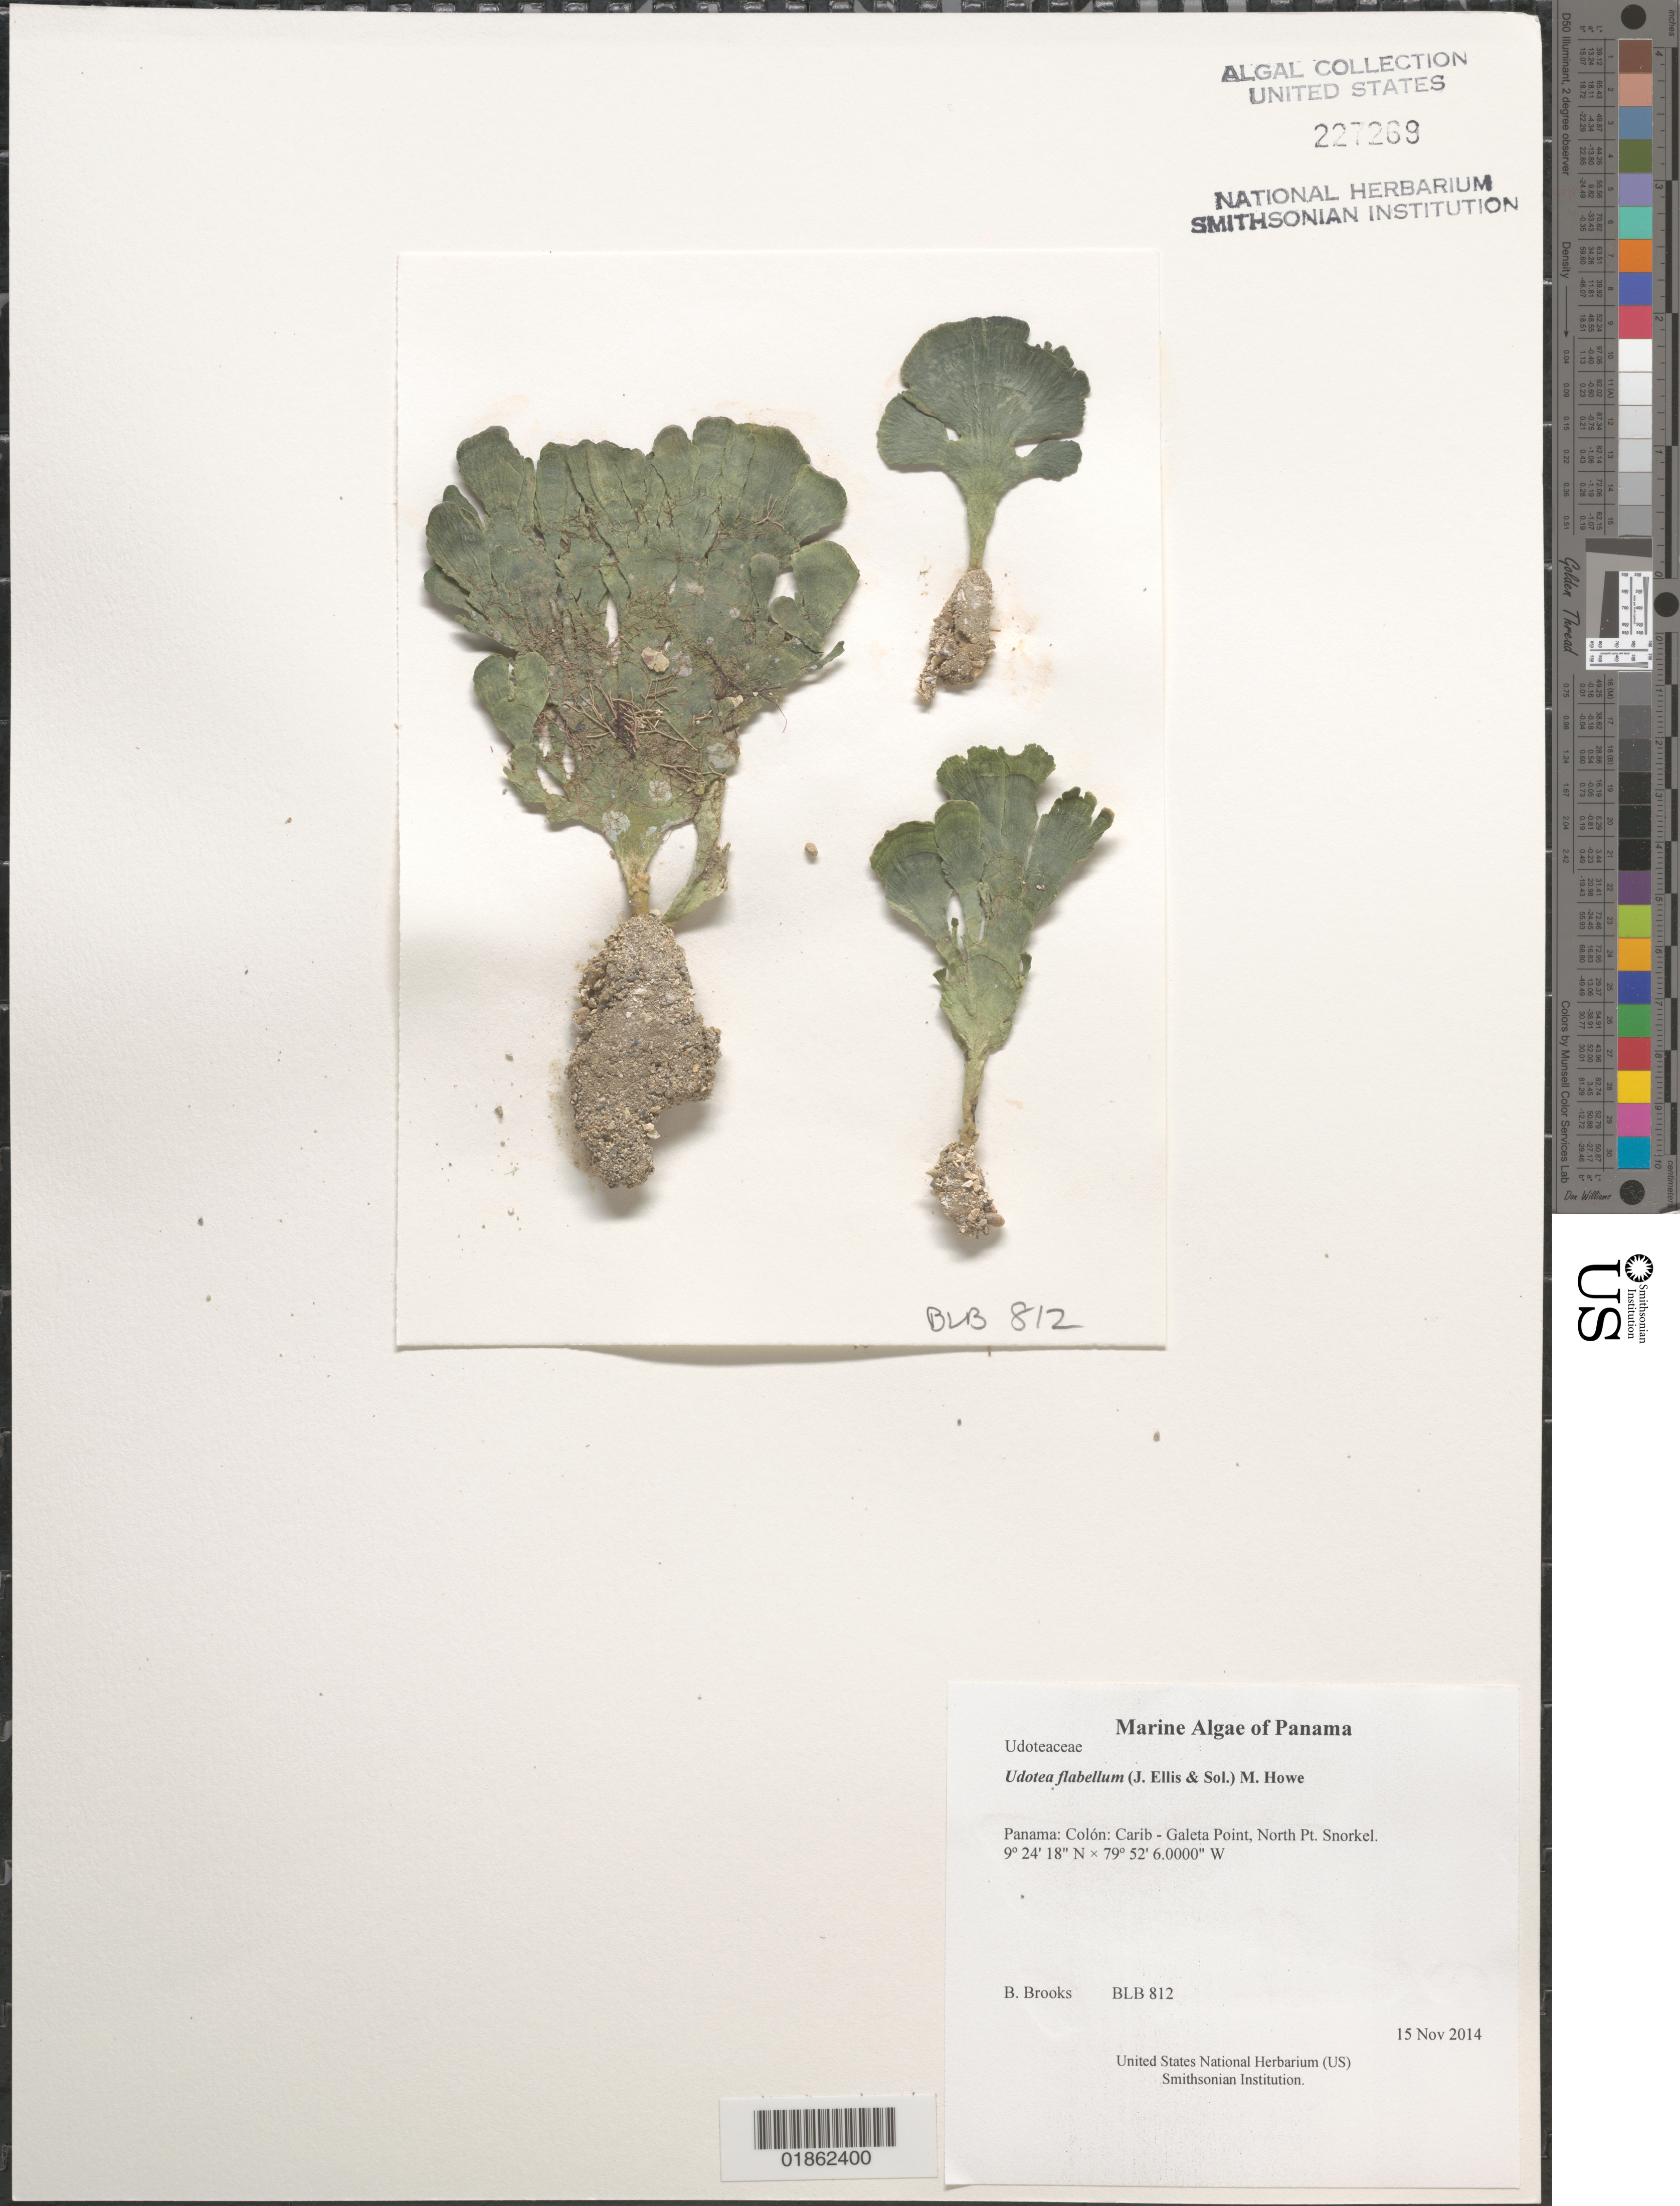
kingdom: Plantae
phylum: Chlorophyta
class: Ulvophyceae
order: Bryopsidales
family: Udoteaceae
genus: Udotea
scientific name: Udotea flabellum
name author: (J. Ellis & Sol.) M. Howe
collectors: B. Brooks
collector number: BLB 812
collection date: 2014-11-15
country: Panama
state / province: Colón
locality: Carib - Galeta Point, North Pt.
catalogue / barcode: US 227269